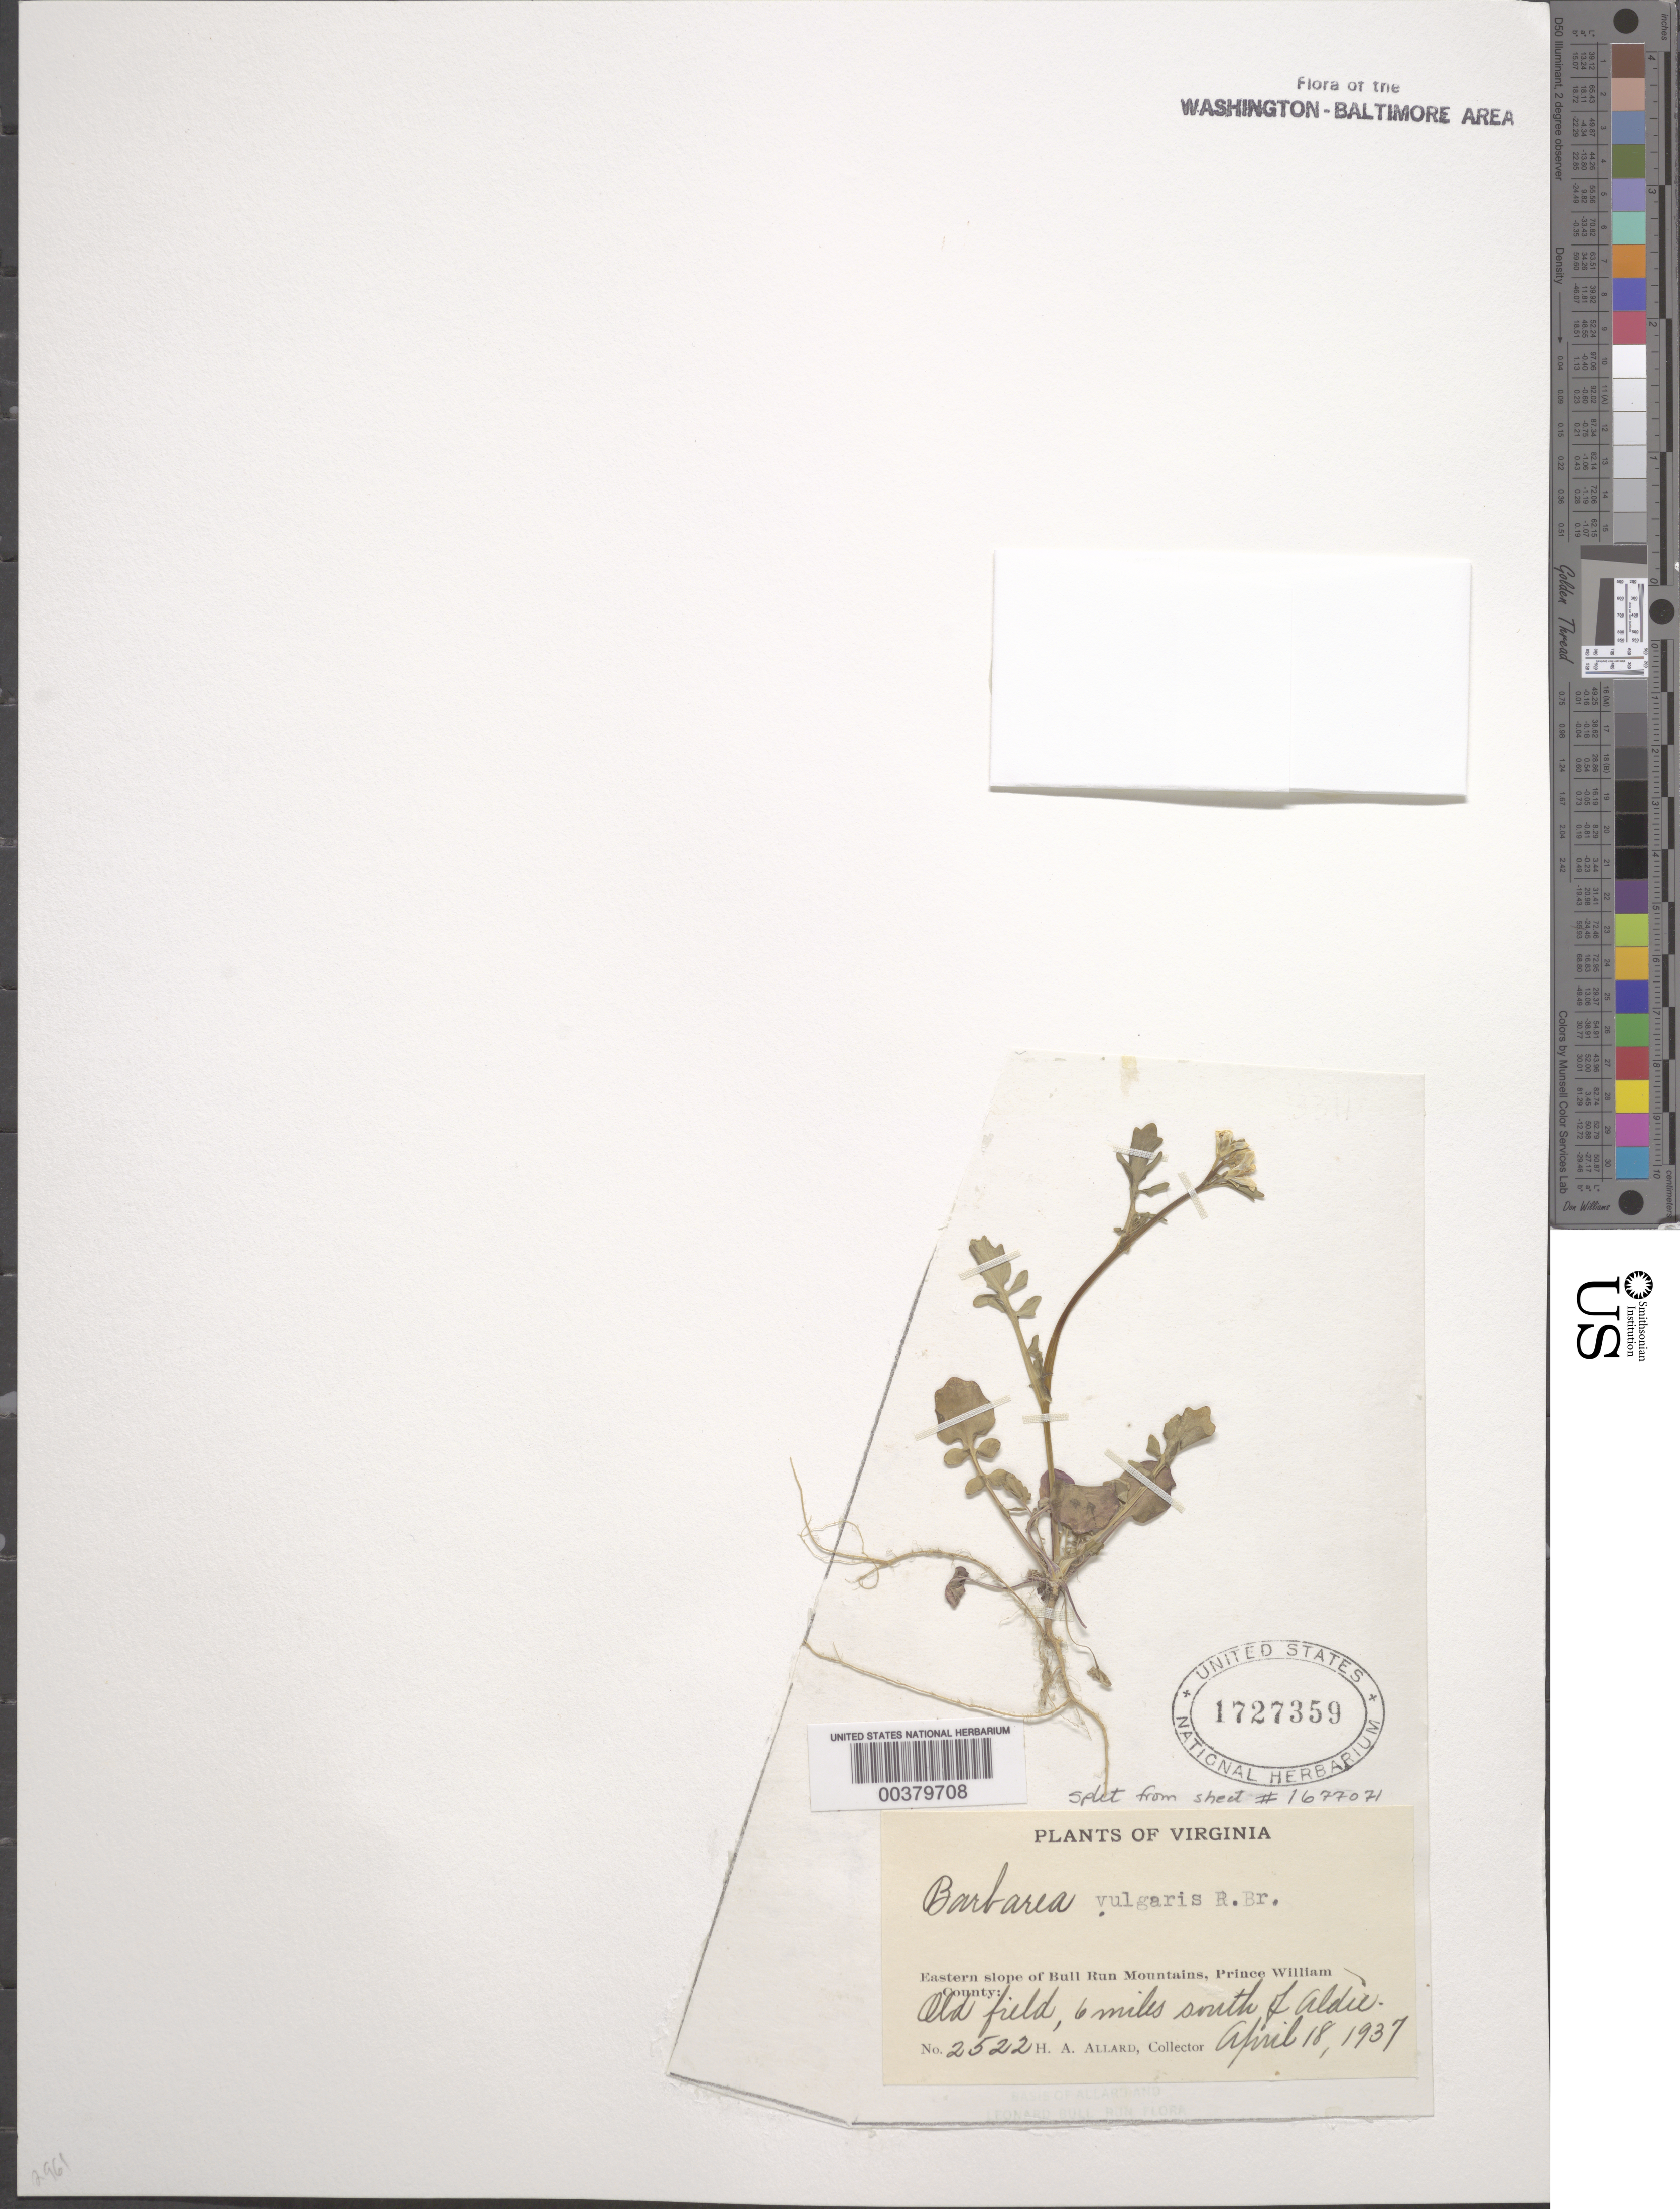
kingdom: Plantae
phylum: Tracheophyta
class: Magnoliopsida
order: Brassicales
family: Brassicaceae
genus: Barbarea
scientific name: Barbarea vulgaris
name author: W.T. Aiton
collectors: H. A. Allard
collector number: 2522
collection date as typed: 18 Apr 1937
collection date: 1937-04-18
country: United States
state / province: Virginia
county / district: Prince William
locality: Eastern Slope of Bull Run Mountains, 6 mi. South of Aldie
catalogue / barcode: US 1727359